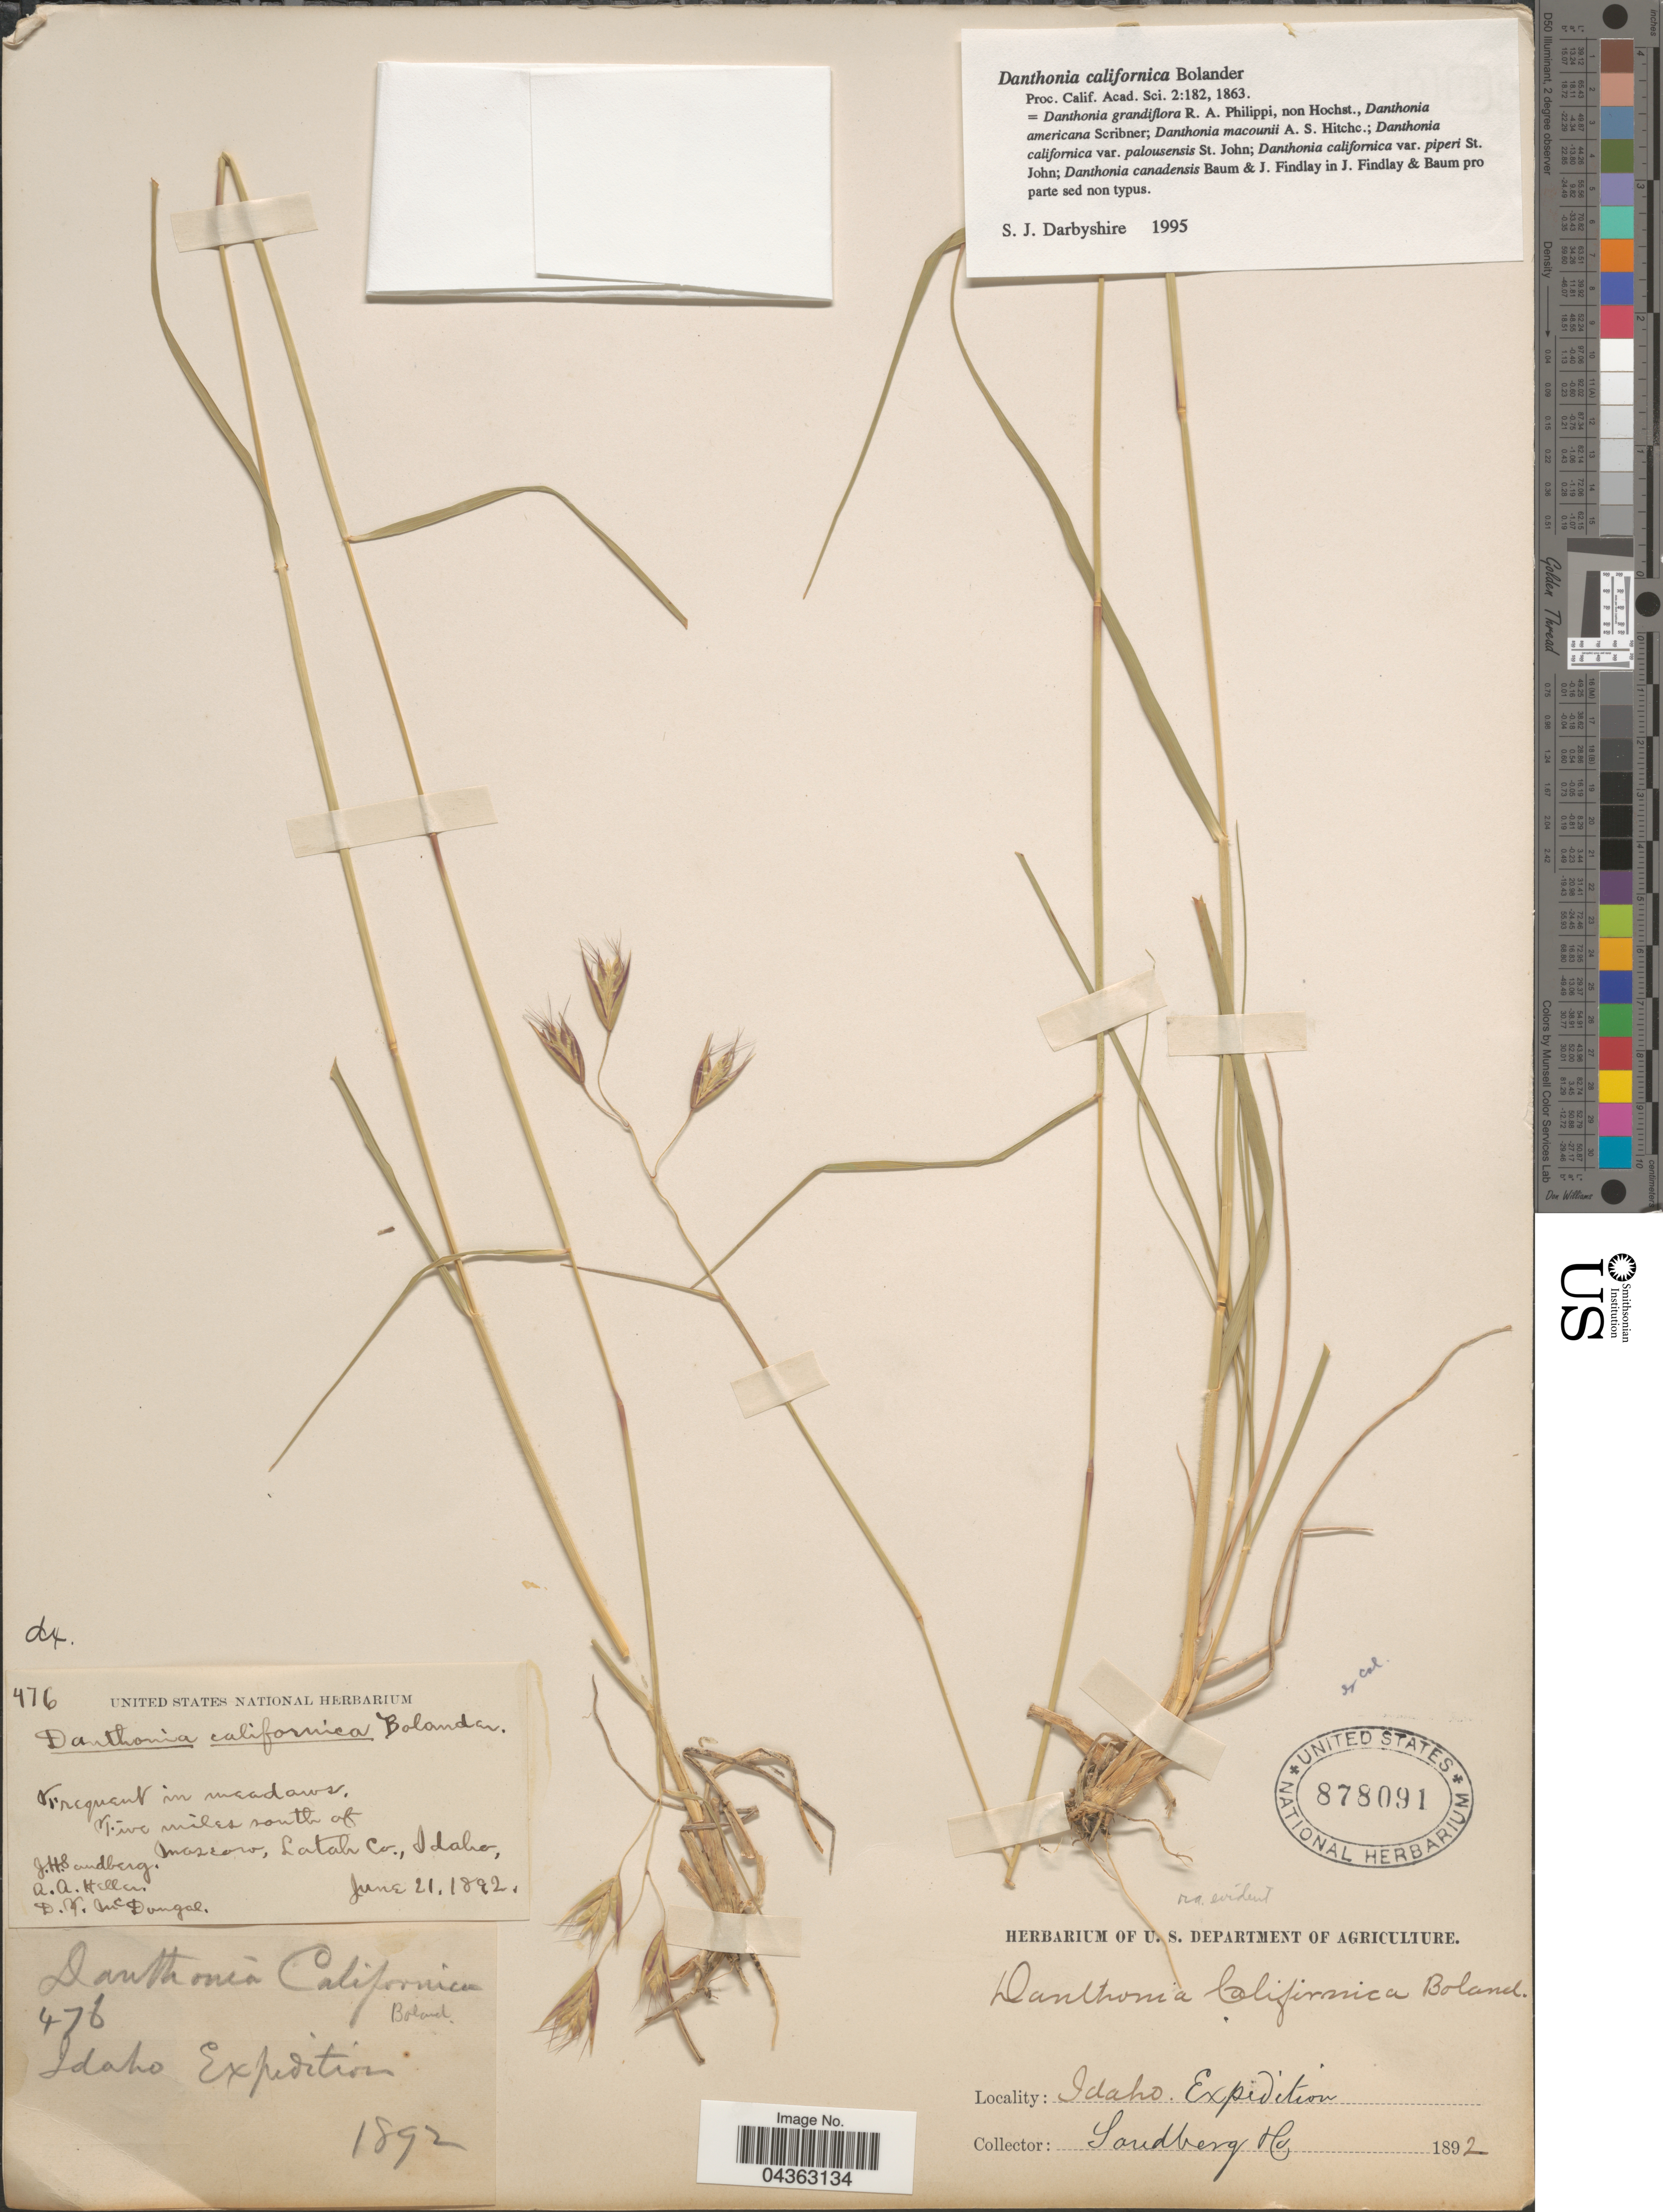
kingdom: Plantae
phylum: Tracheophyta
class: Liliopsida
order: Poales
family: Poaceae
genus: Danthonia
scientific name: Danthonia californica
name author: Bol.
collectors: J. H. Sandberg, A. A. Heller & D. McDougal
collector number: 476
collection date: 1892-06-21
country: United States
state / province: Idaho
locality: Frequent in meadows, Five miles south of Moscow, Latah Co. Idaho Expedition.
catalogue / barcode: US 878091